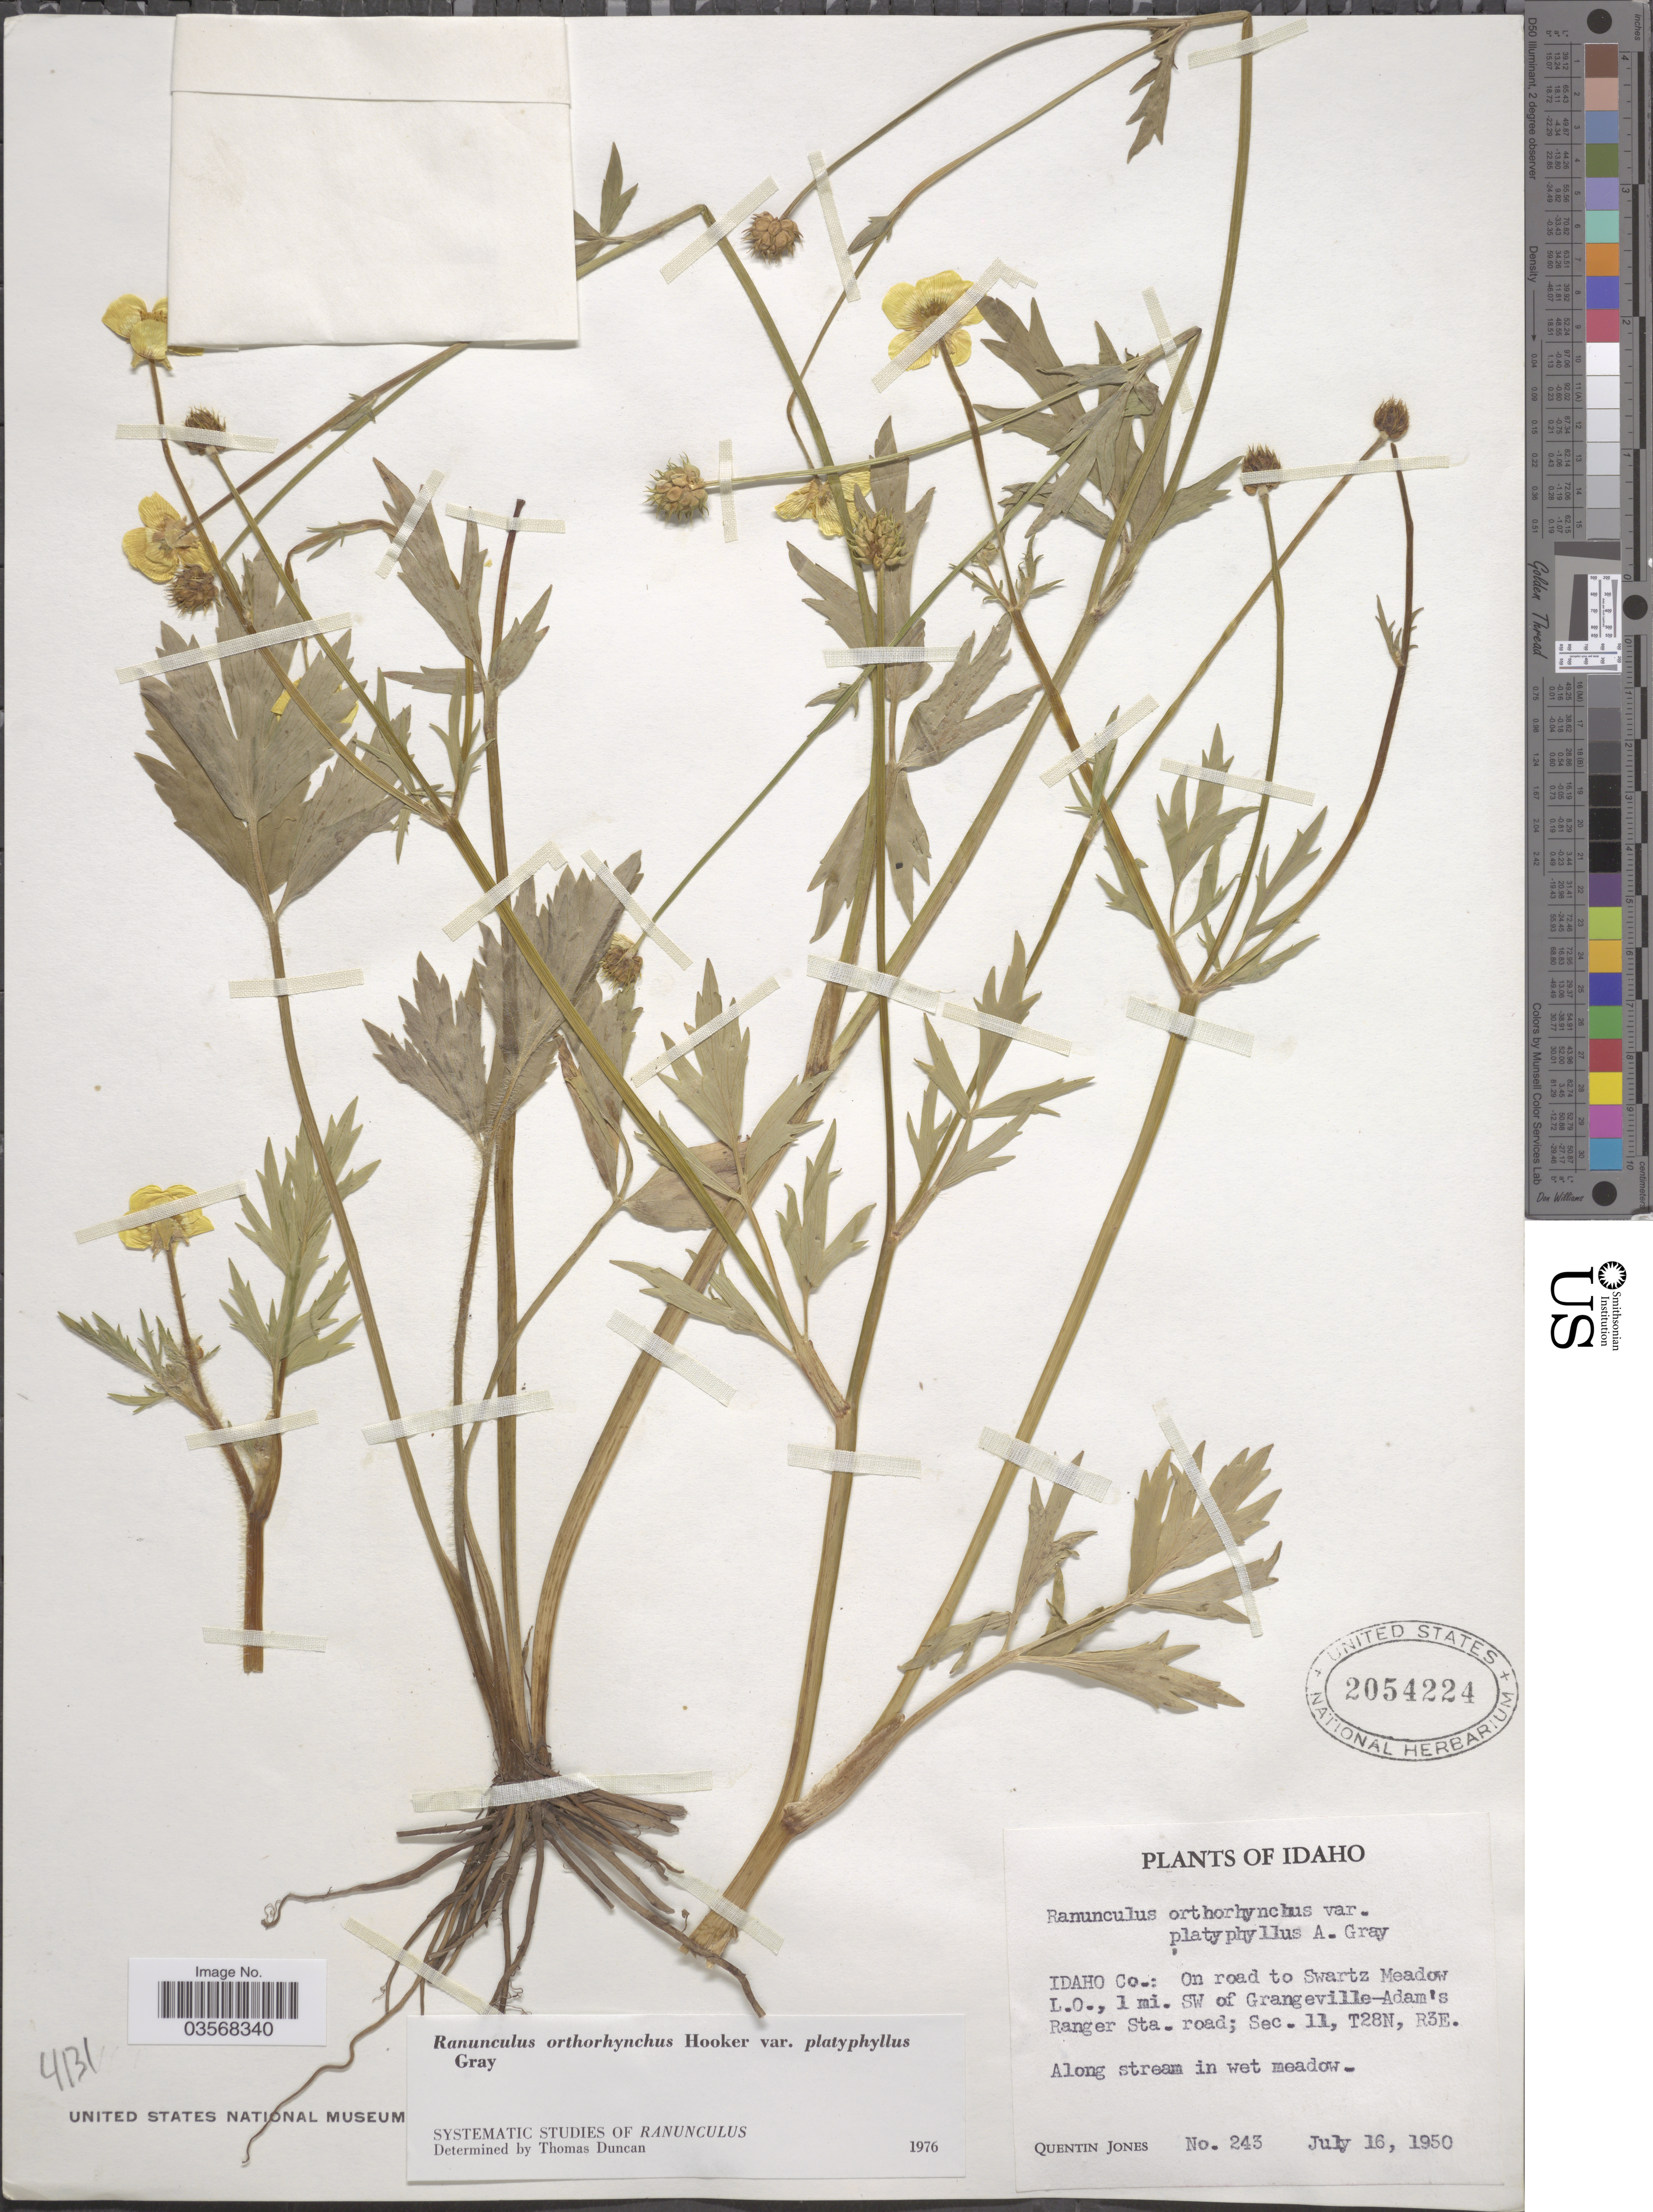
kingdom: Plantae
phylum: Tracheophyta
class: Magnoliopsida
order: Ranunculales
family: Ranunculaceae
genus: Ranunculus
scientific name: Ranunculus orthorhynchus var. platyphyllus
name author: A. Gray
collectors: Q. Jones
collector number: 243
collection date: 1950-07-16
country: United States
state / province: Idaho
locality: Idaho Co.: On road to Swartz Meadow L.O., 1 mi. SW of Grangeville-Adam's Ranger Sta. road; Sec. 11, T28N, R3E.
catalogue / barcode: US 2054224